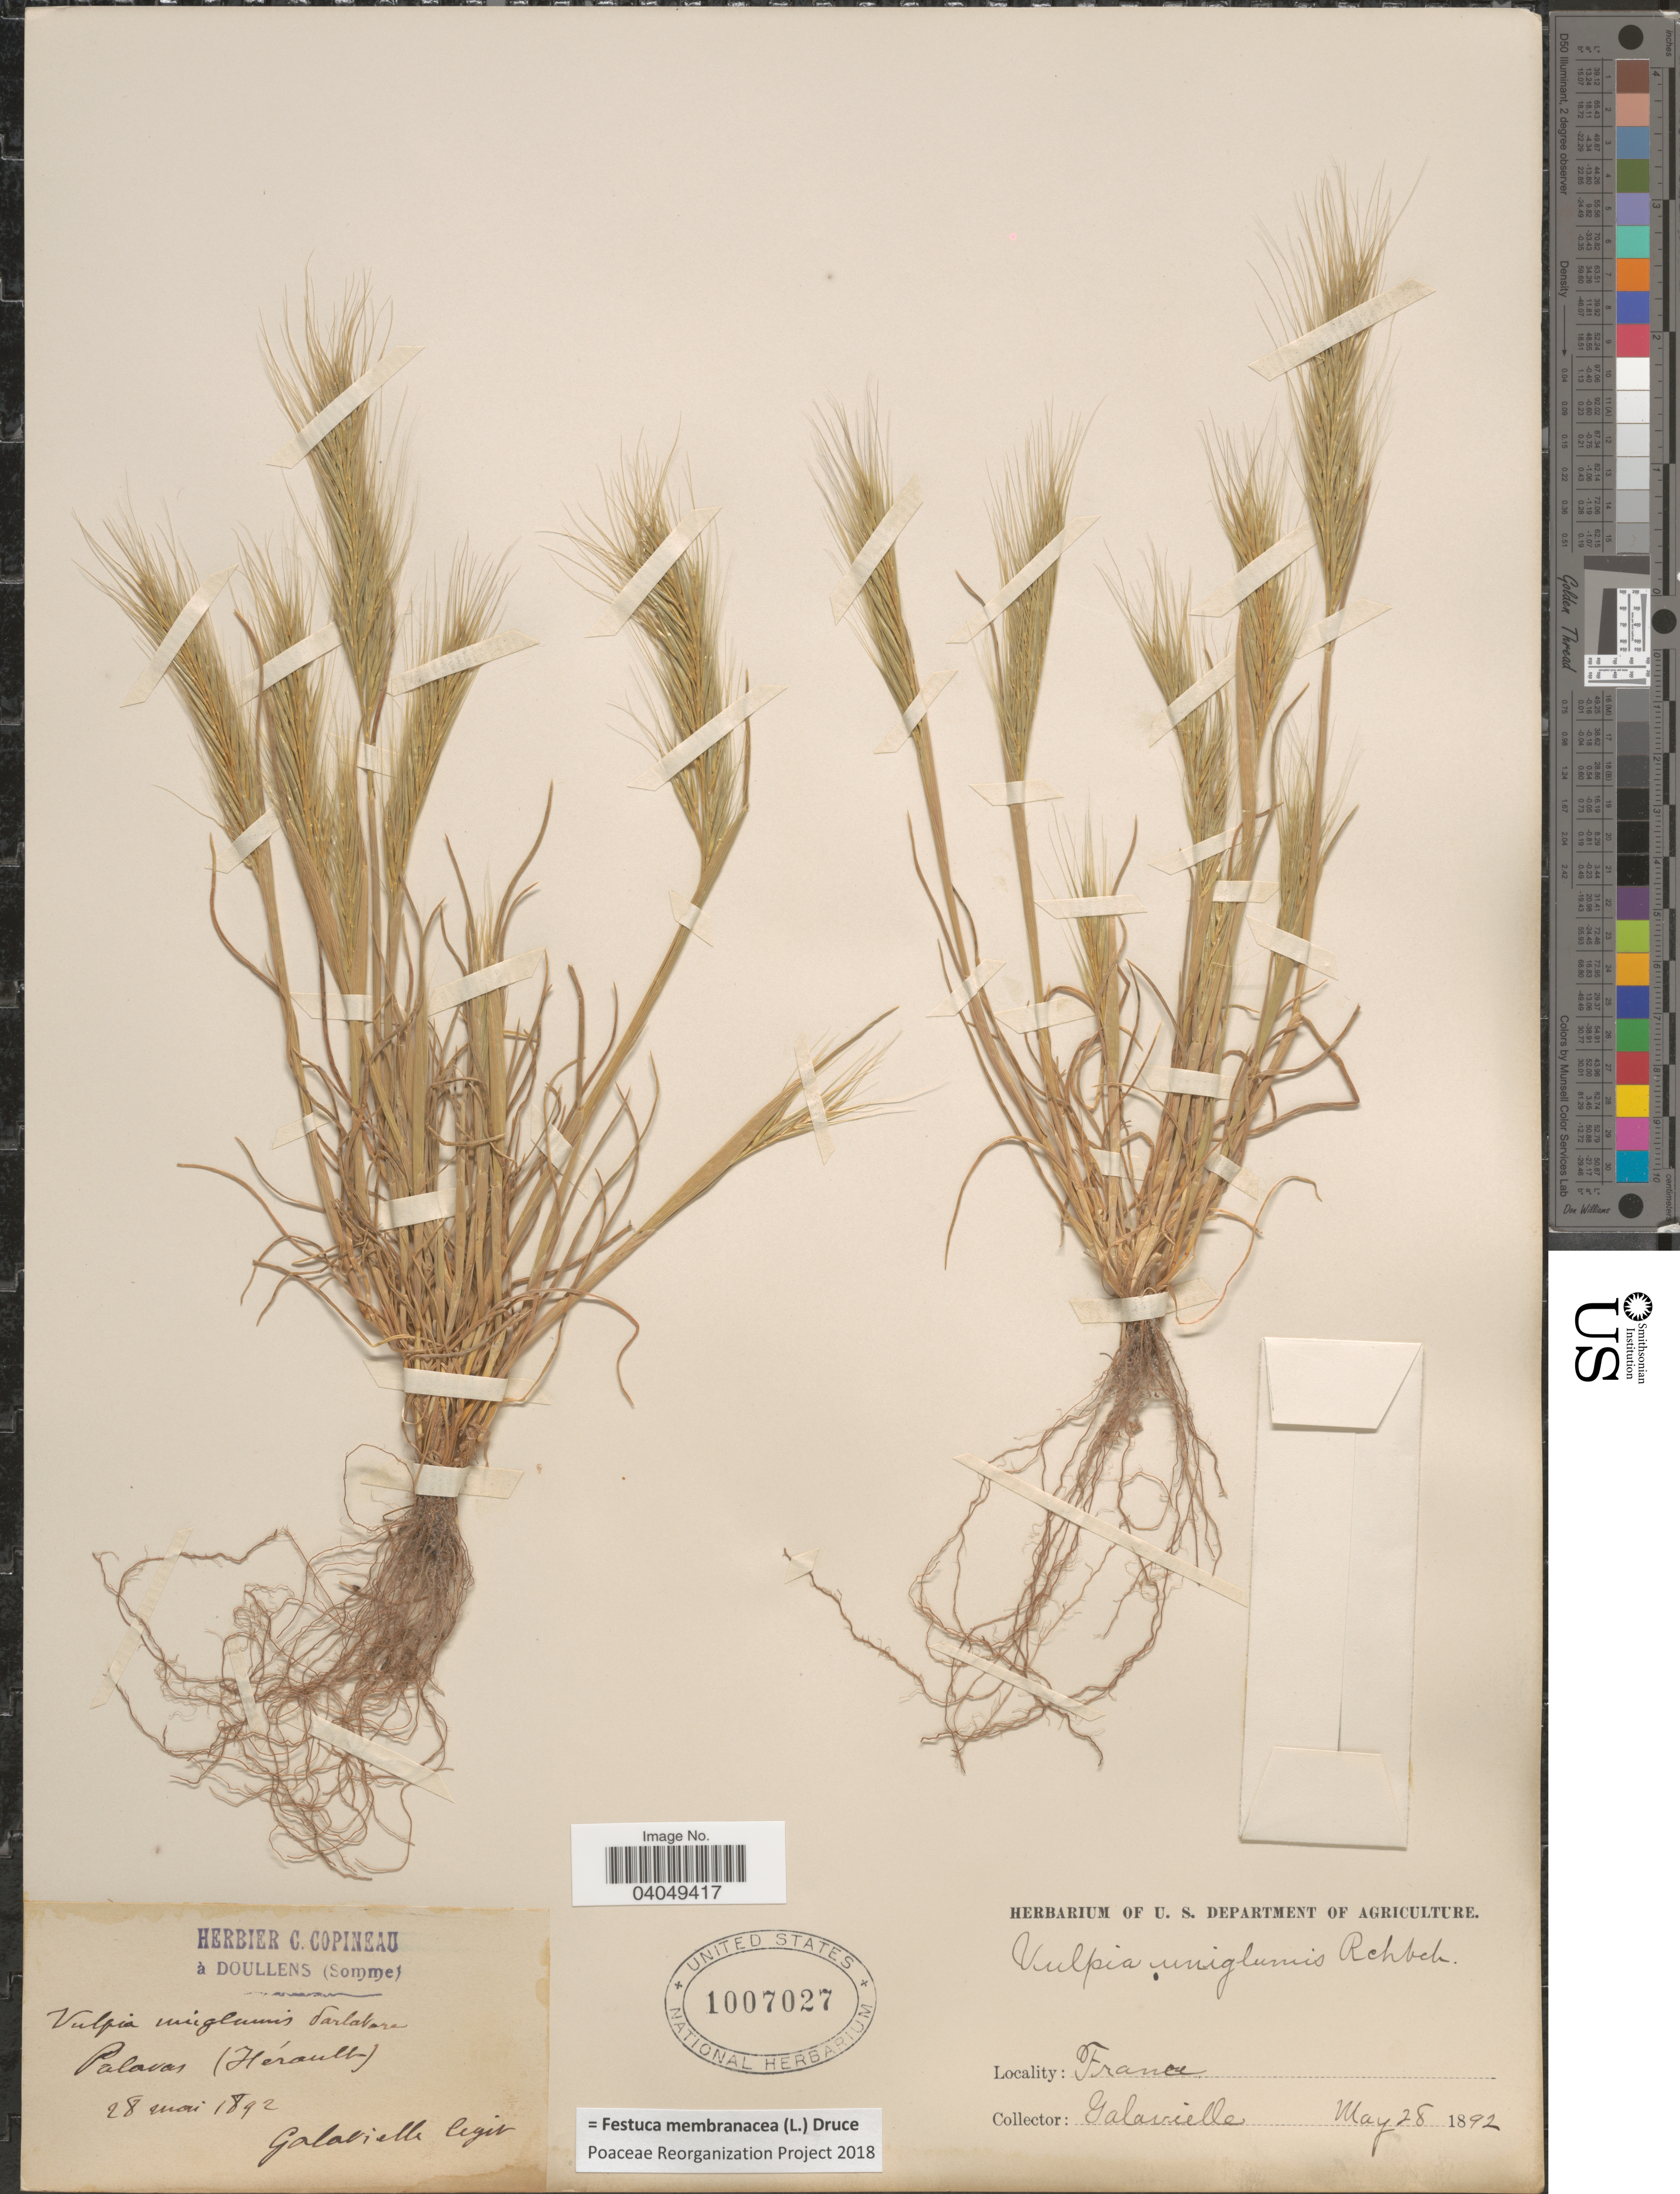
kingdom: Plantae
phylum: Tracheophyta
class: Liliopsida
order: Poales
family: Poaceae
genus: Festuca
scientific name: Festuca membranacea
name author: Kit.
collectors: Galavielle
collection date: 1892-05-28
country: France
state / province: Occitanie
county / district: Hérault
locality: Palavas (Hérault).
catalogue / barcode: US 1007027